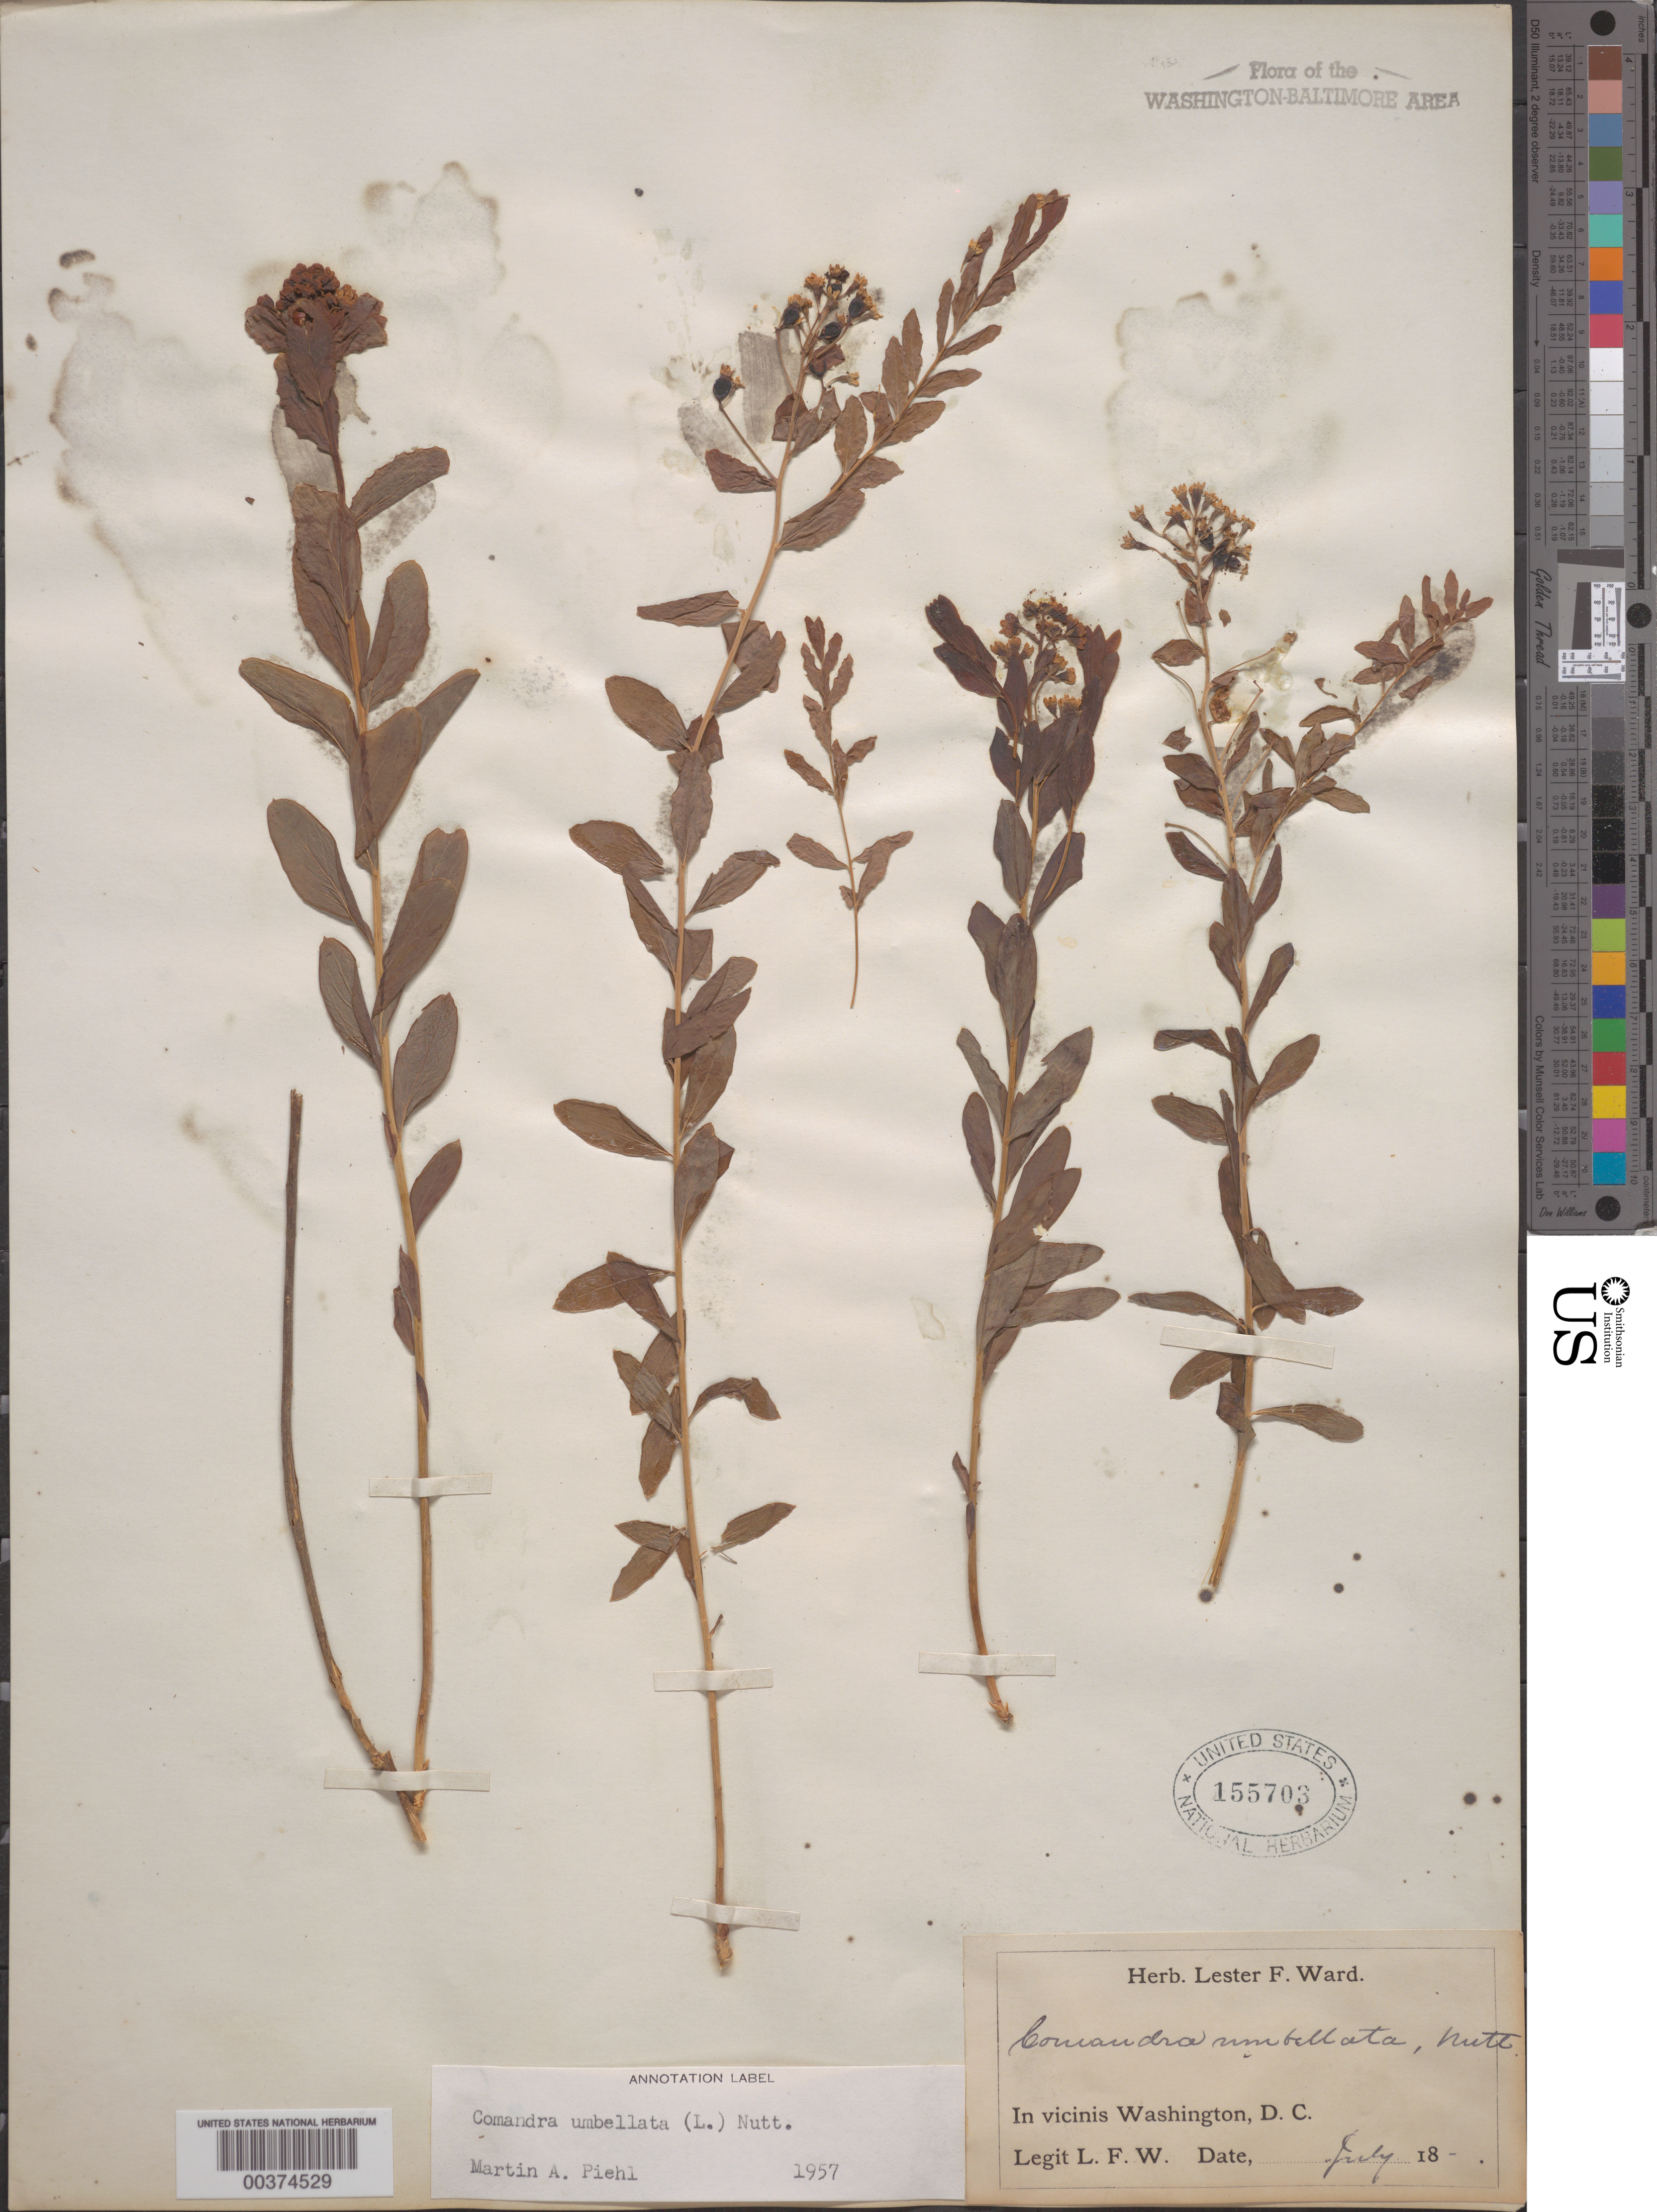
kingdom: Plantae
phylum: Tracheophyta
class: Magnoliopsida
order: Santalales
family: Comandraceae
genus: Comandra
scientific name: Comandra umbellata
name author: (L.) Nutt.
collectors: L. F. Ward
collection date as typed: Jul 18--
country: United States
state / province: District of Columbia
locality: Washington DC area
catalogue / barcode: US 155703